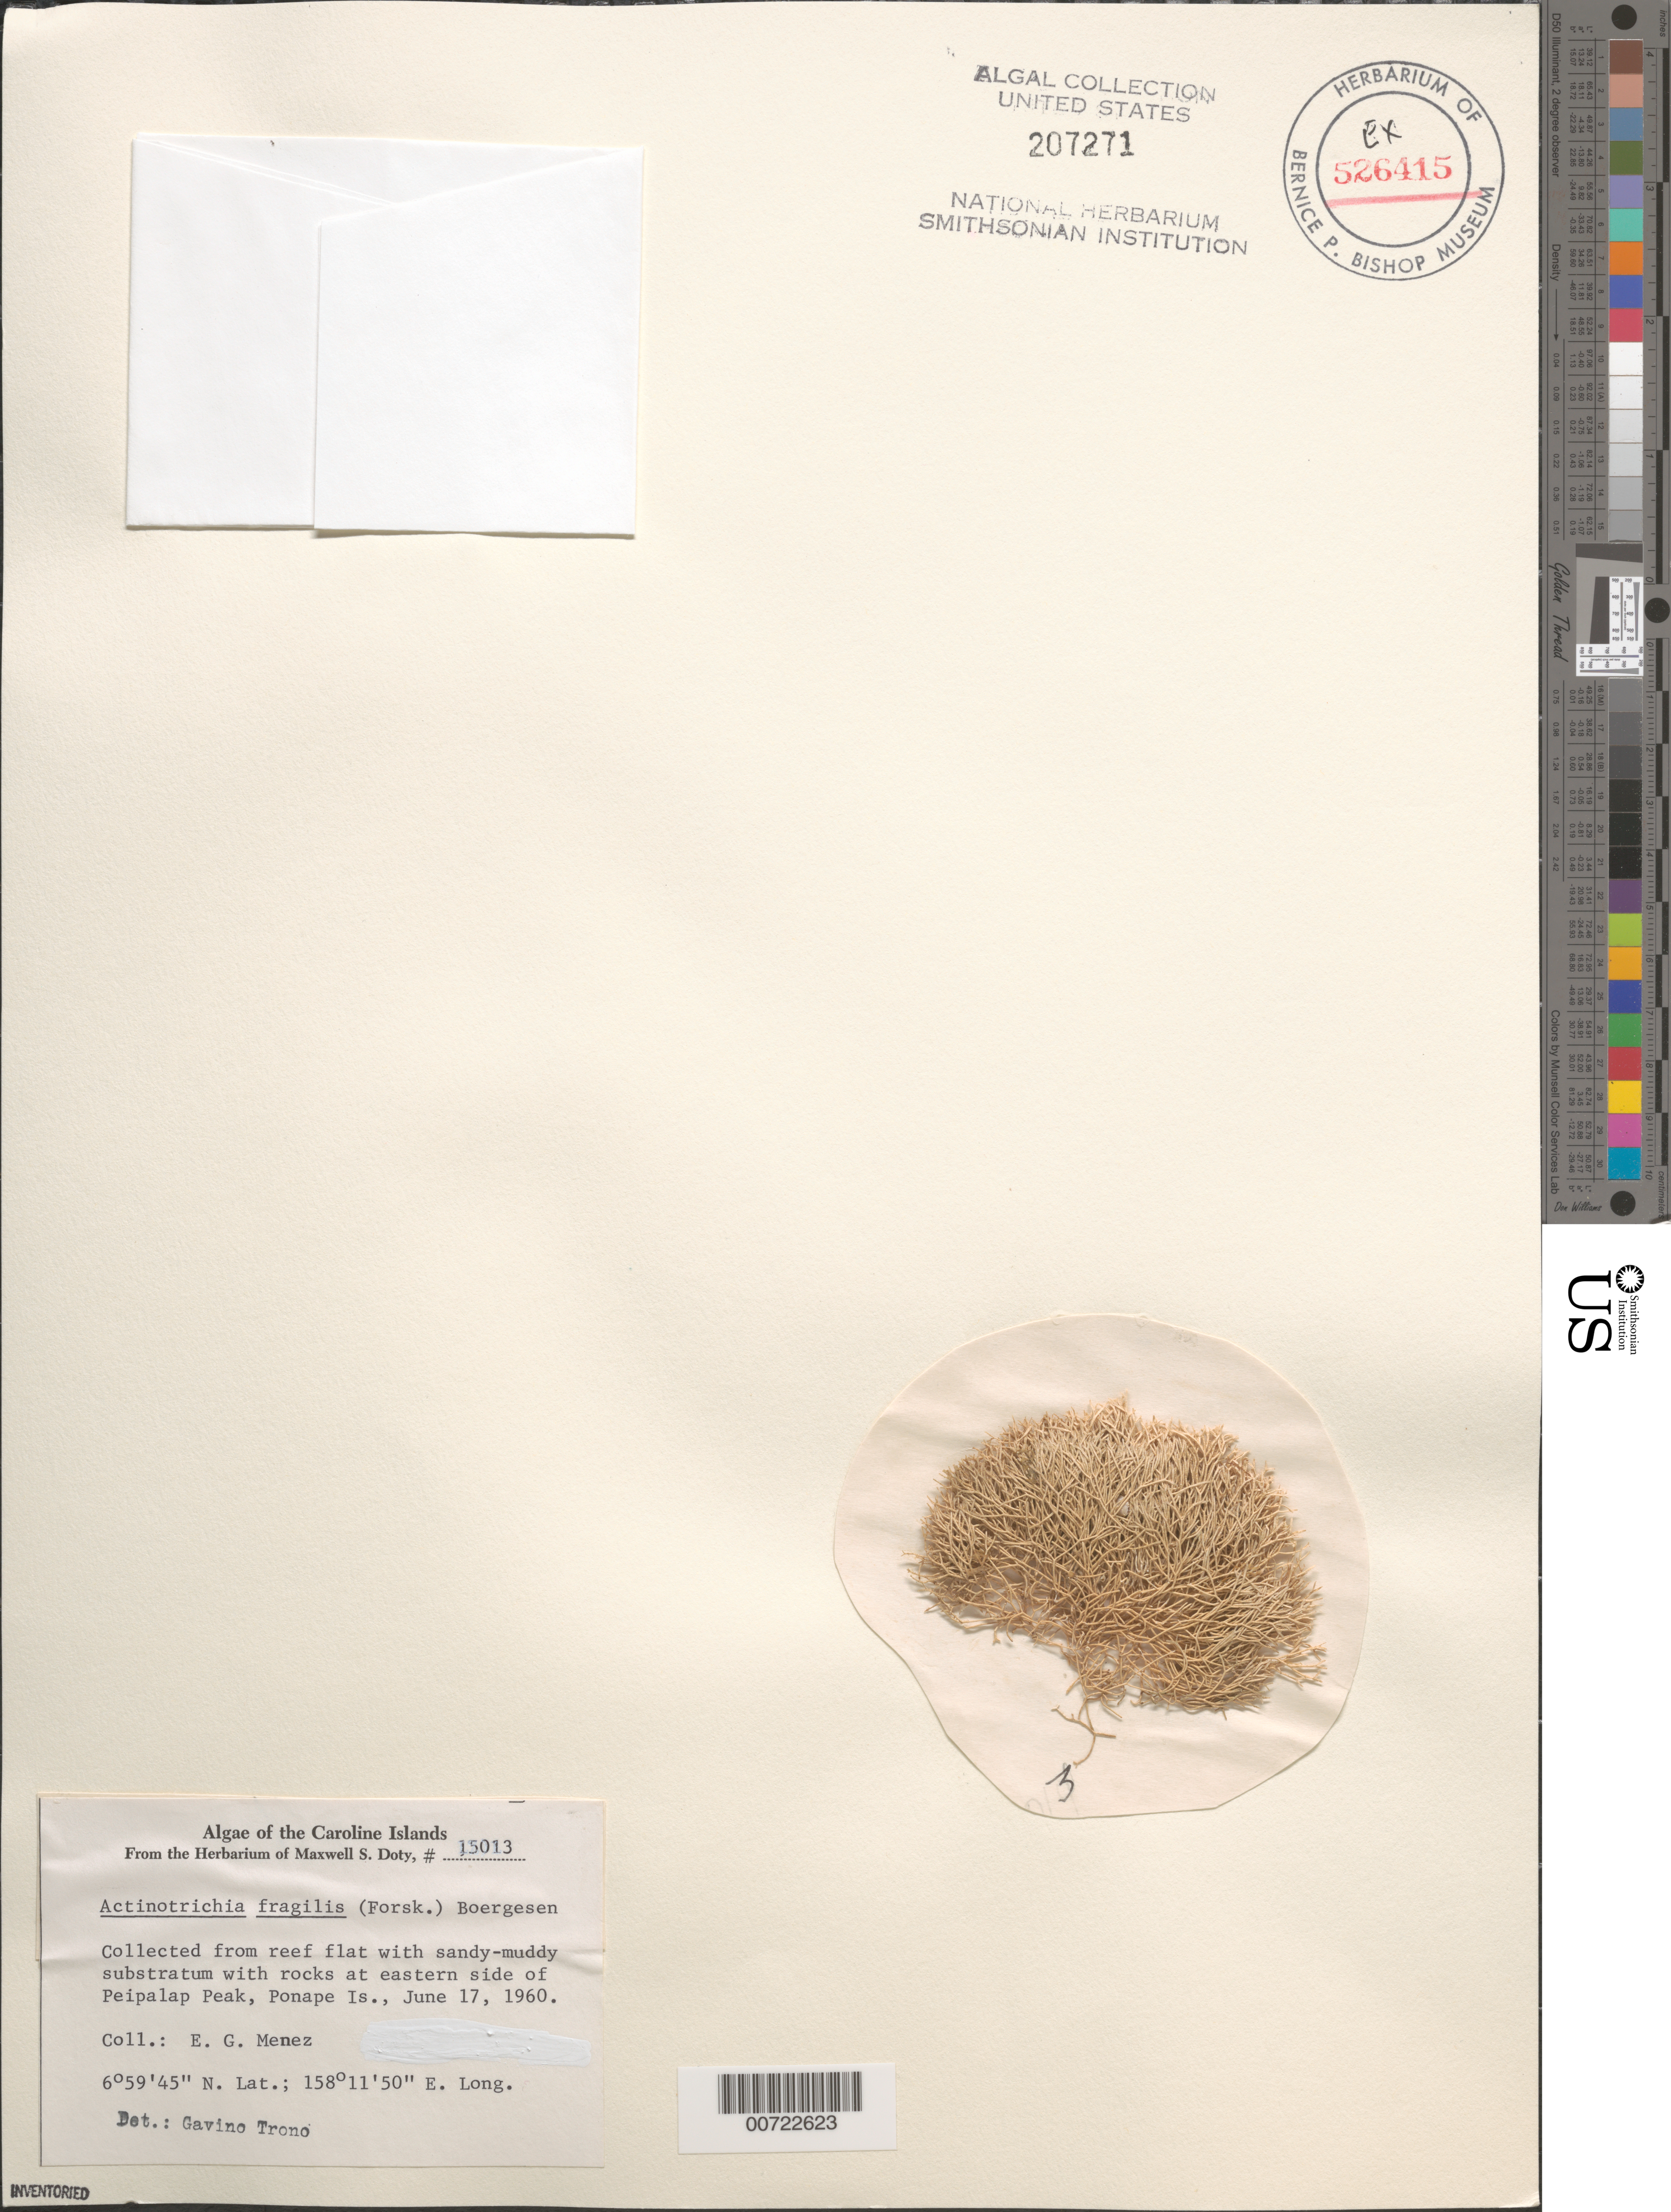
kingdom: Plantae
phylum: Rhodophyta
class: Florideophyceae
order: Nemaliales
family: Galaxauraceae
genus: Actinotrichia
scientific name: Actinotrichia fragilis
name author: (Forssk.) Børgesen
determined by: Trono, Gavino C., Jr.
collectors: Meñez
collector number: MSD 15013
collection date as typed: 17 Jun 1960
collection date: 1960-06-17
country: Micronesia, Federated States of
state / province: Pohnpei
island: Pohnpei [Ponape]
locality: Peipalap Peak, east side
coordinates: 6 59' 45" N, 158 11' 50" E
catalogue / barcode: US 207271